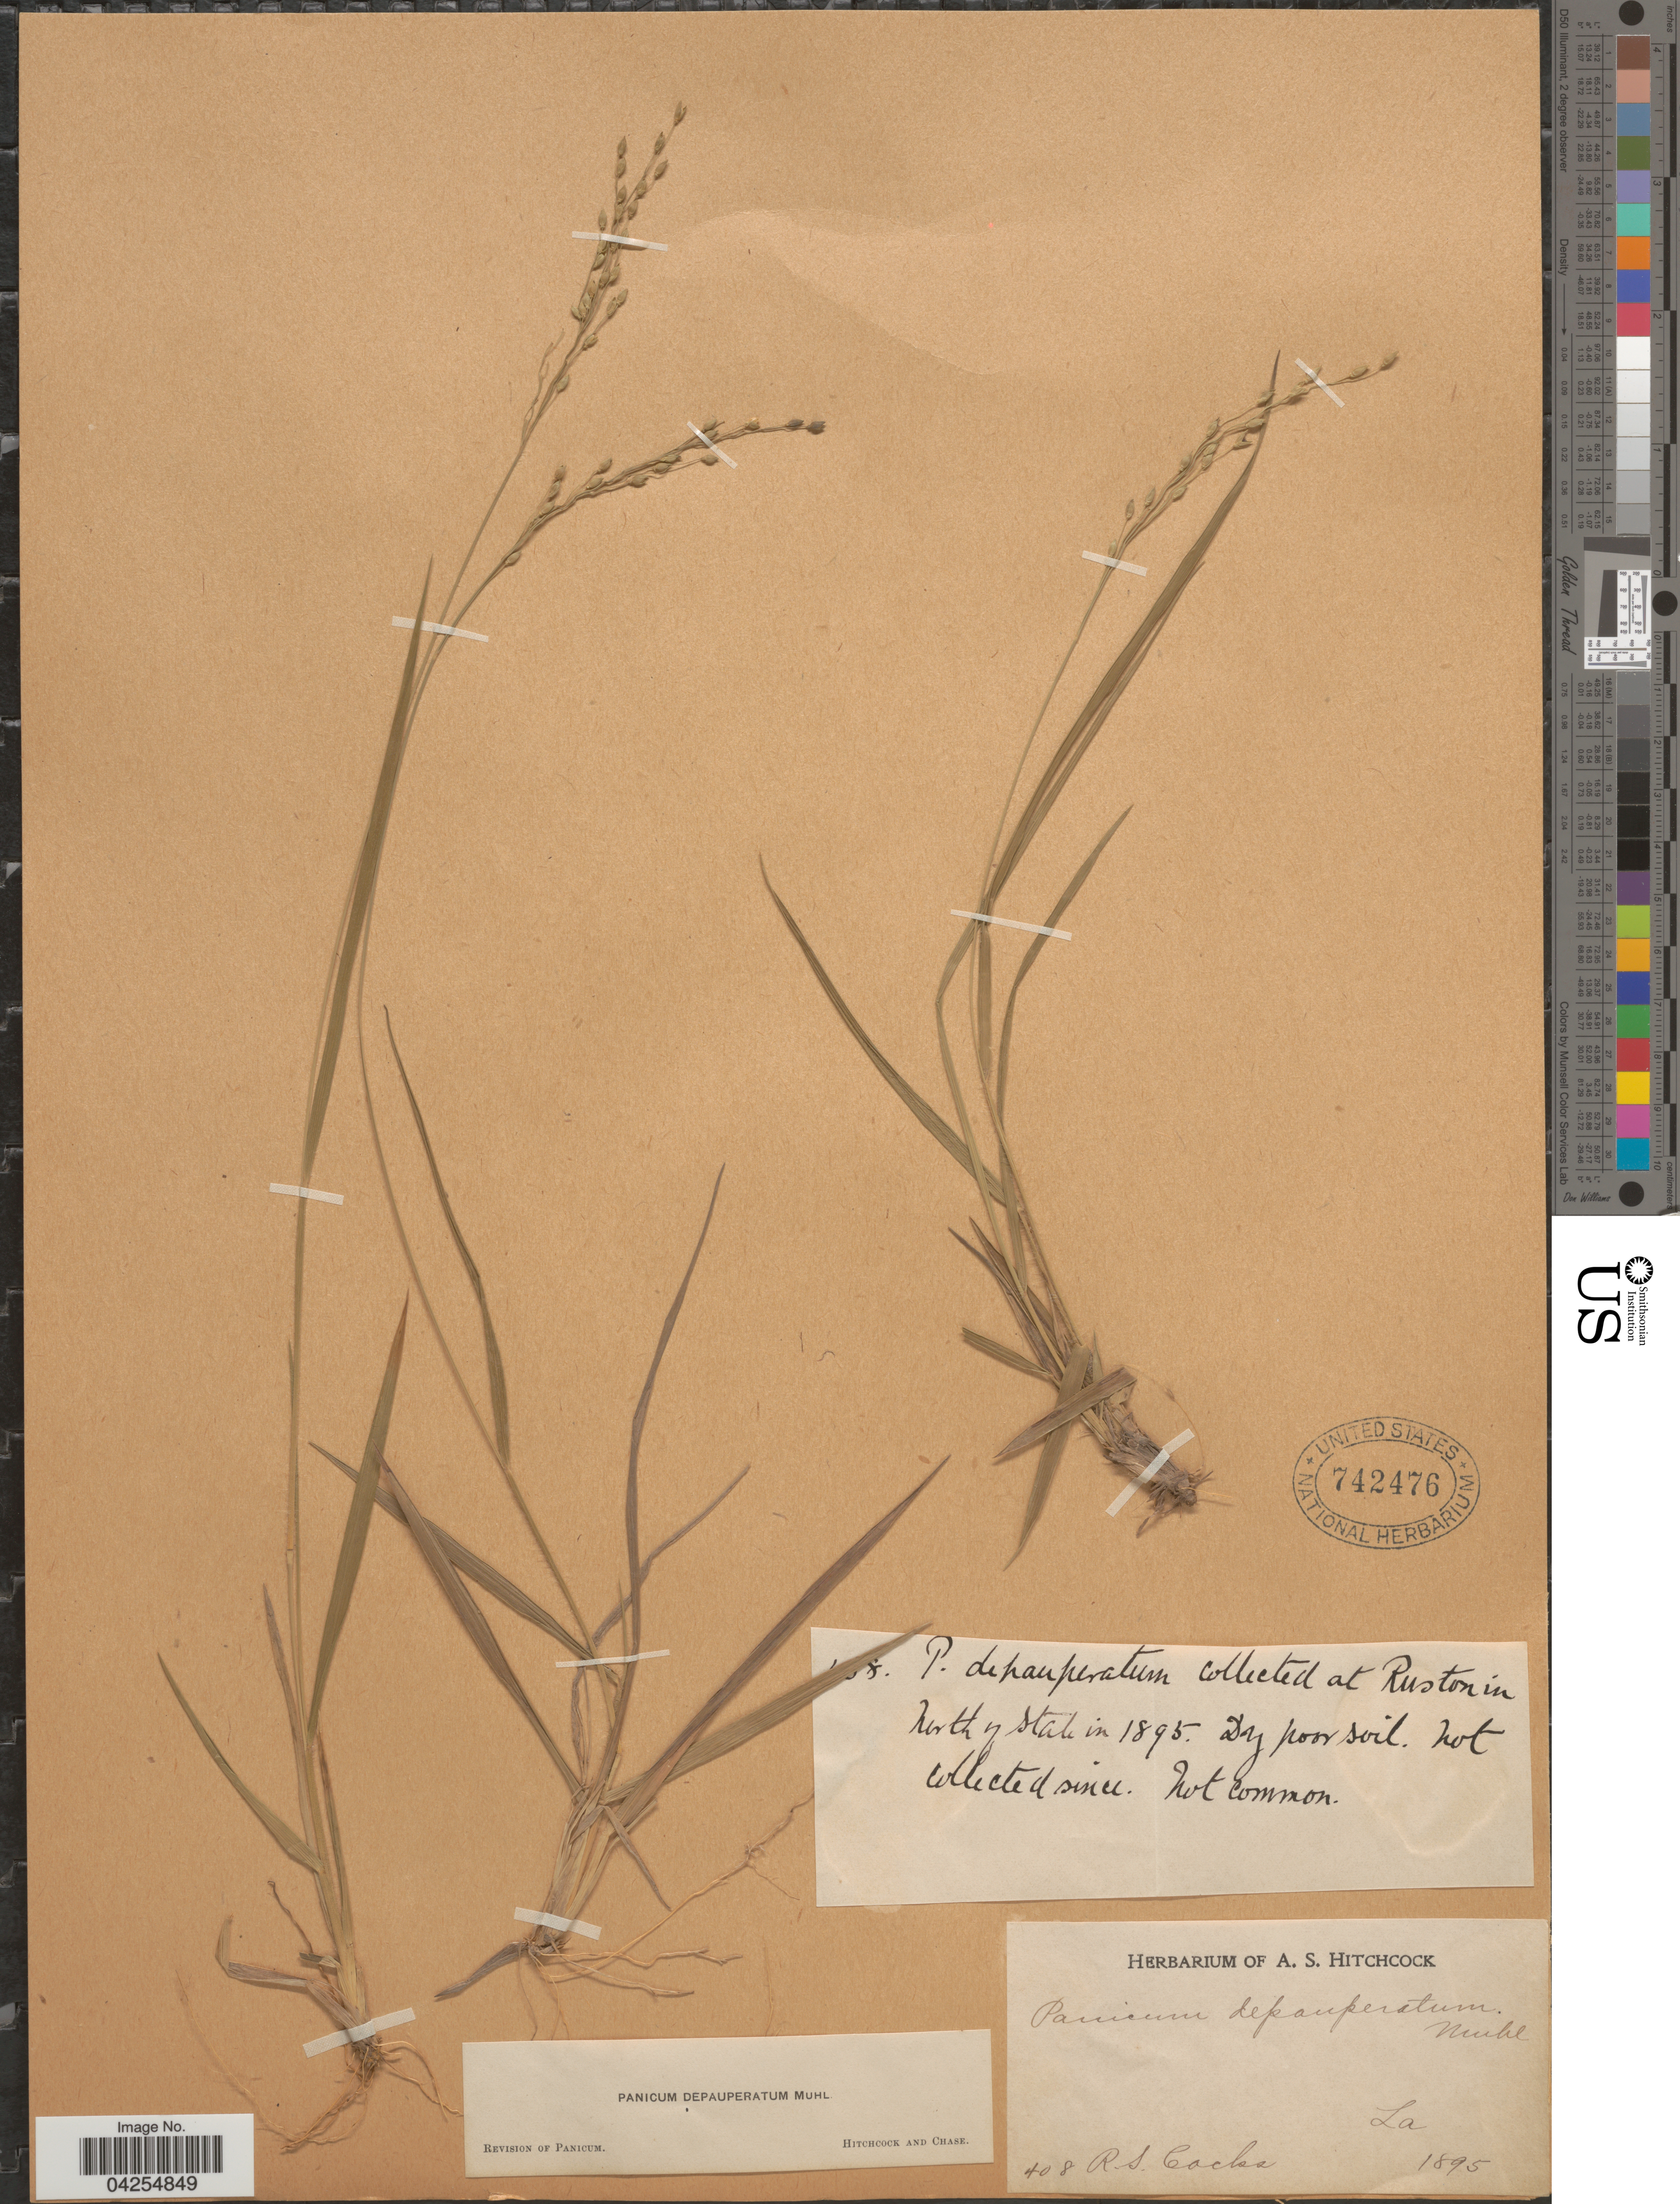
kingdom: Plantae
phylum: Tracheophyta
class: Liliopsida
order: Poales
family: Poaceae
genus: Dichanthelium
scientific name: Dichanthelium depauperatum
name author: (Muhl.) Gould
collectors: R. Cocks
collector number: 408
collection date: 1895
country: United States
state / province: Louisiana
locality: At Ruston in North of State.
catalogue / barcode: US 742476